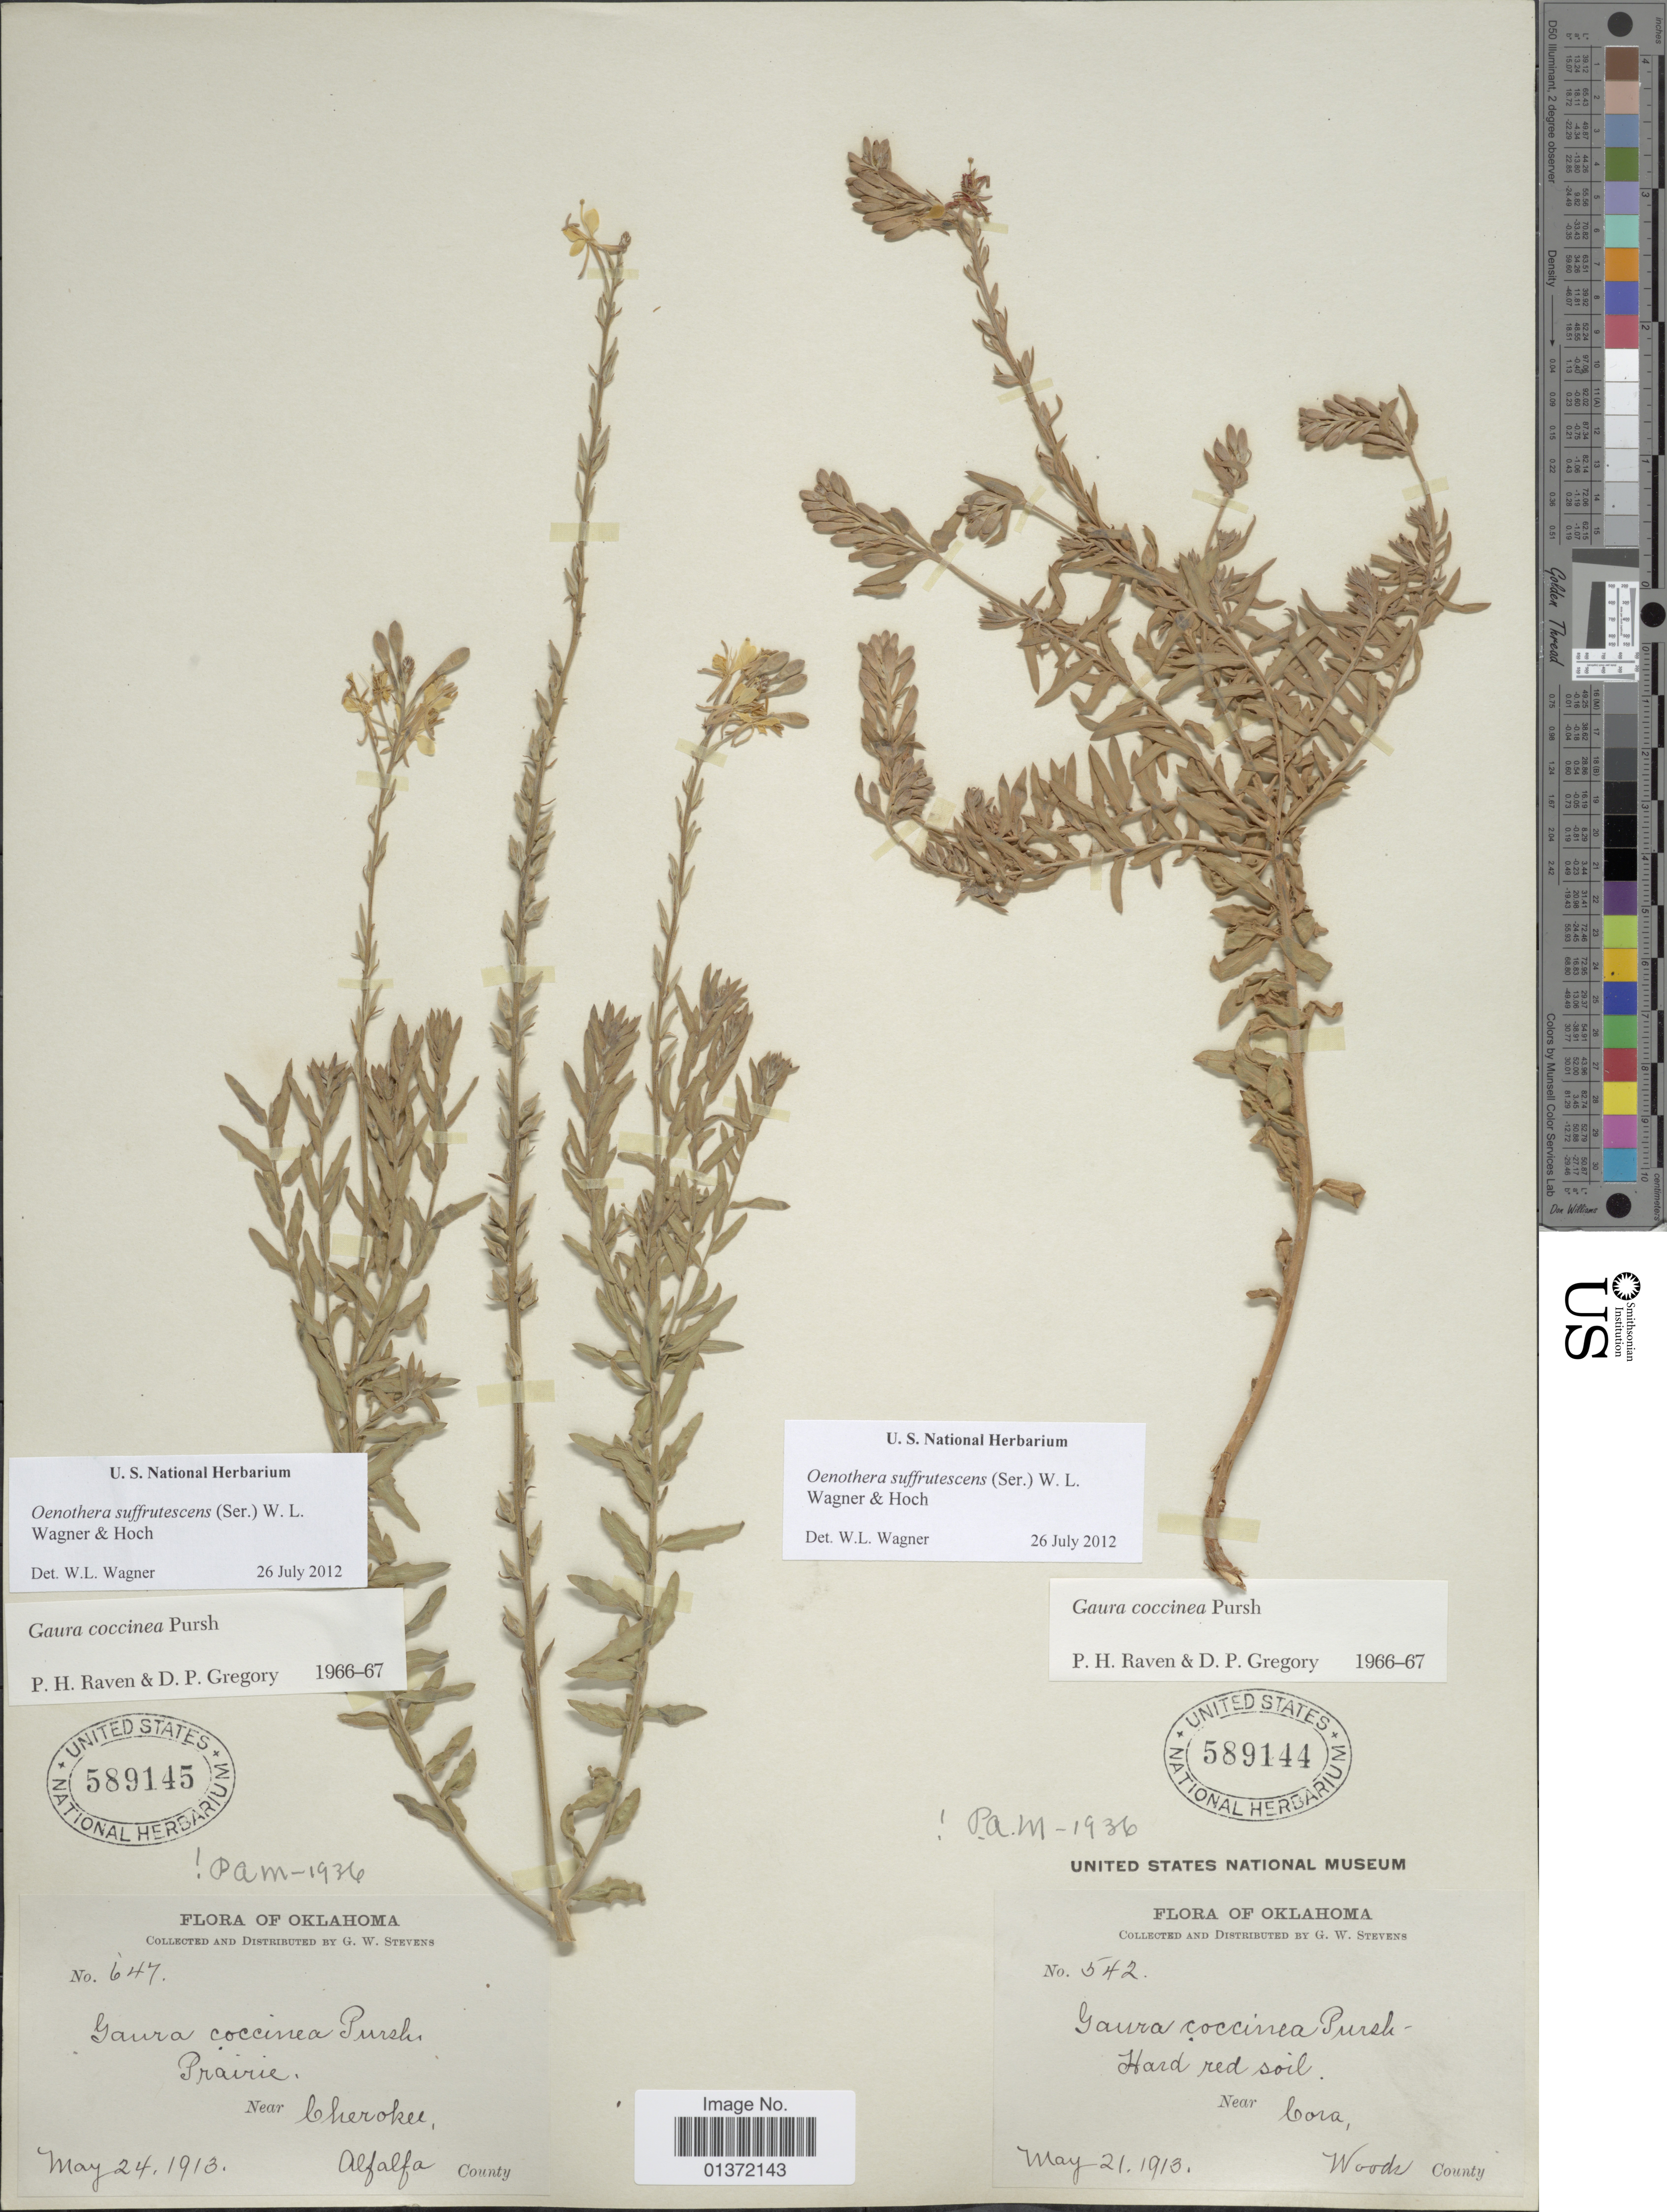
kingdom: Plantae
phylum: Tracheophyta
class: Magnoliopsida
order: Myrtales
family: Onagraceae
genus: Oenothera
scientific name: Oenothera suffrutescens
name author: (Ser.) W.L. Wagner & Hoch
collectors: G. W. Stevens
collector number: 647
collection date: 1913-05-24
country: United States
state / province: Oklahoma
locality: Near Cherokee, Alfalfa County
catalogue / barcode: US 589145-2